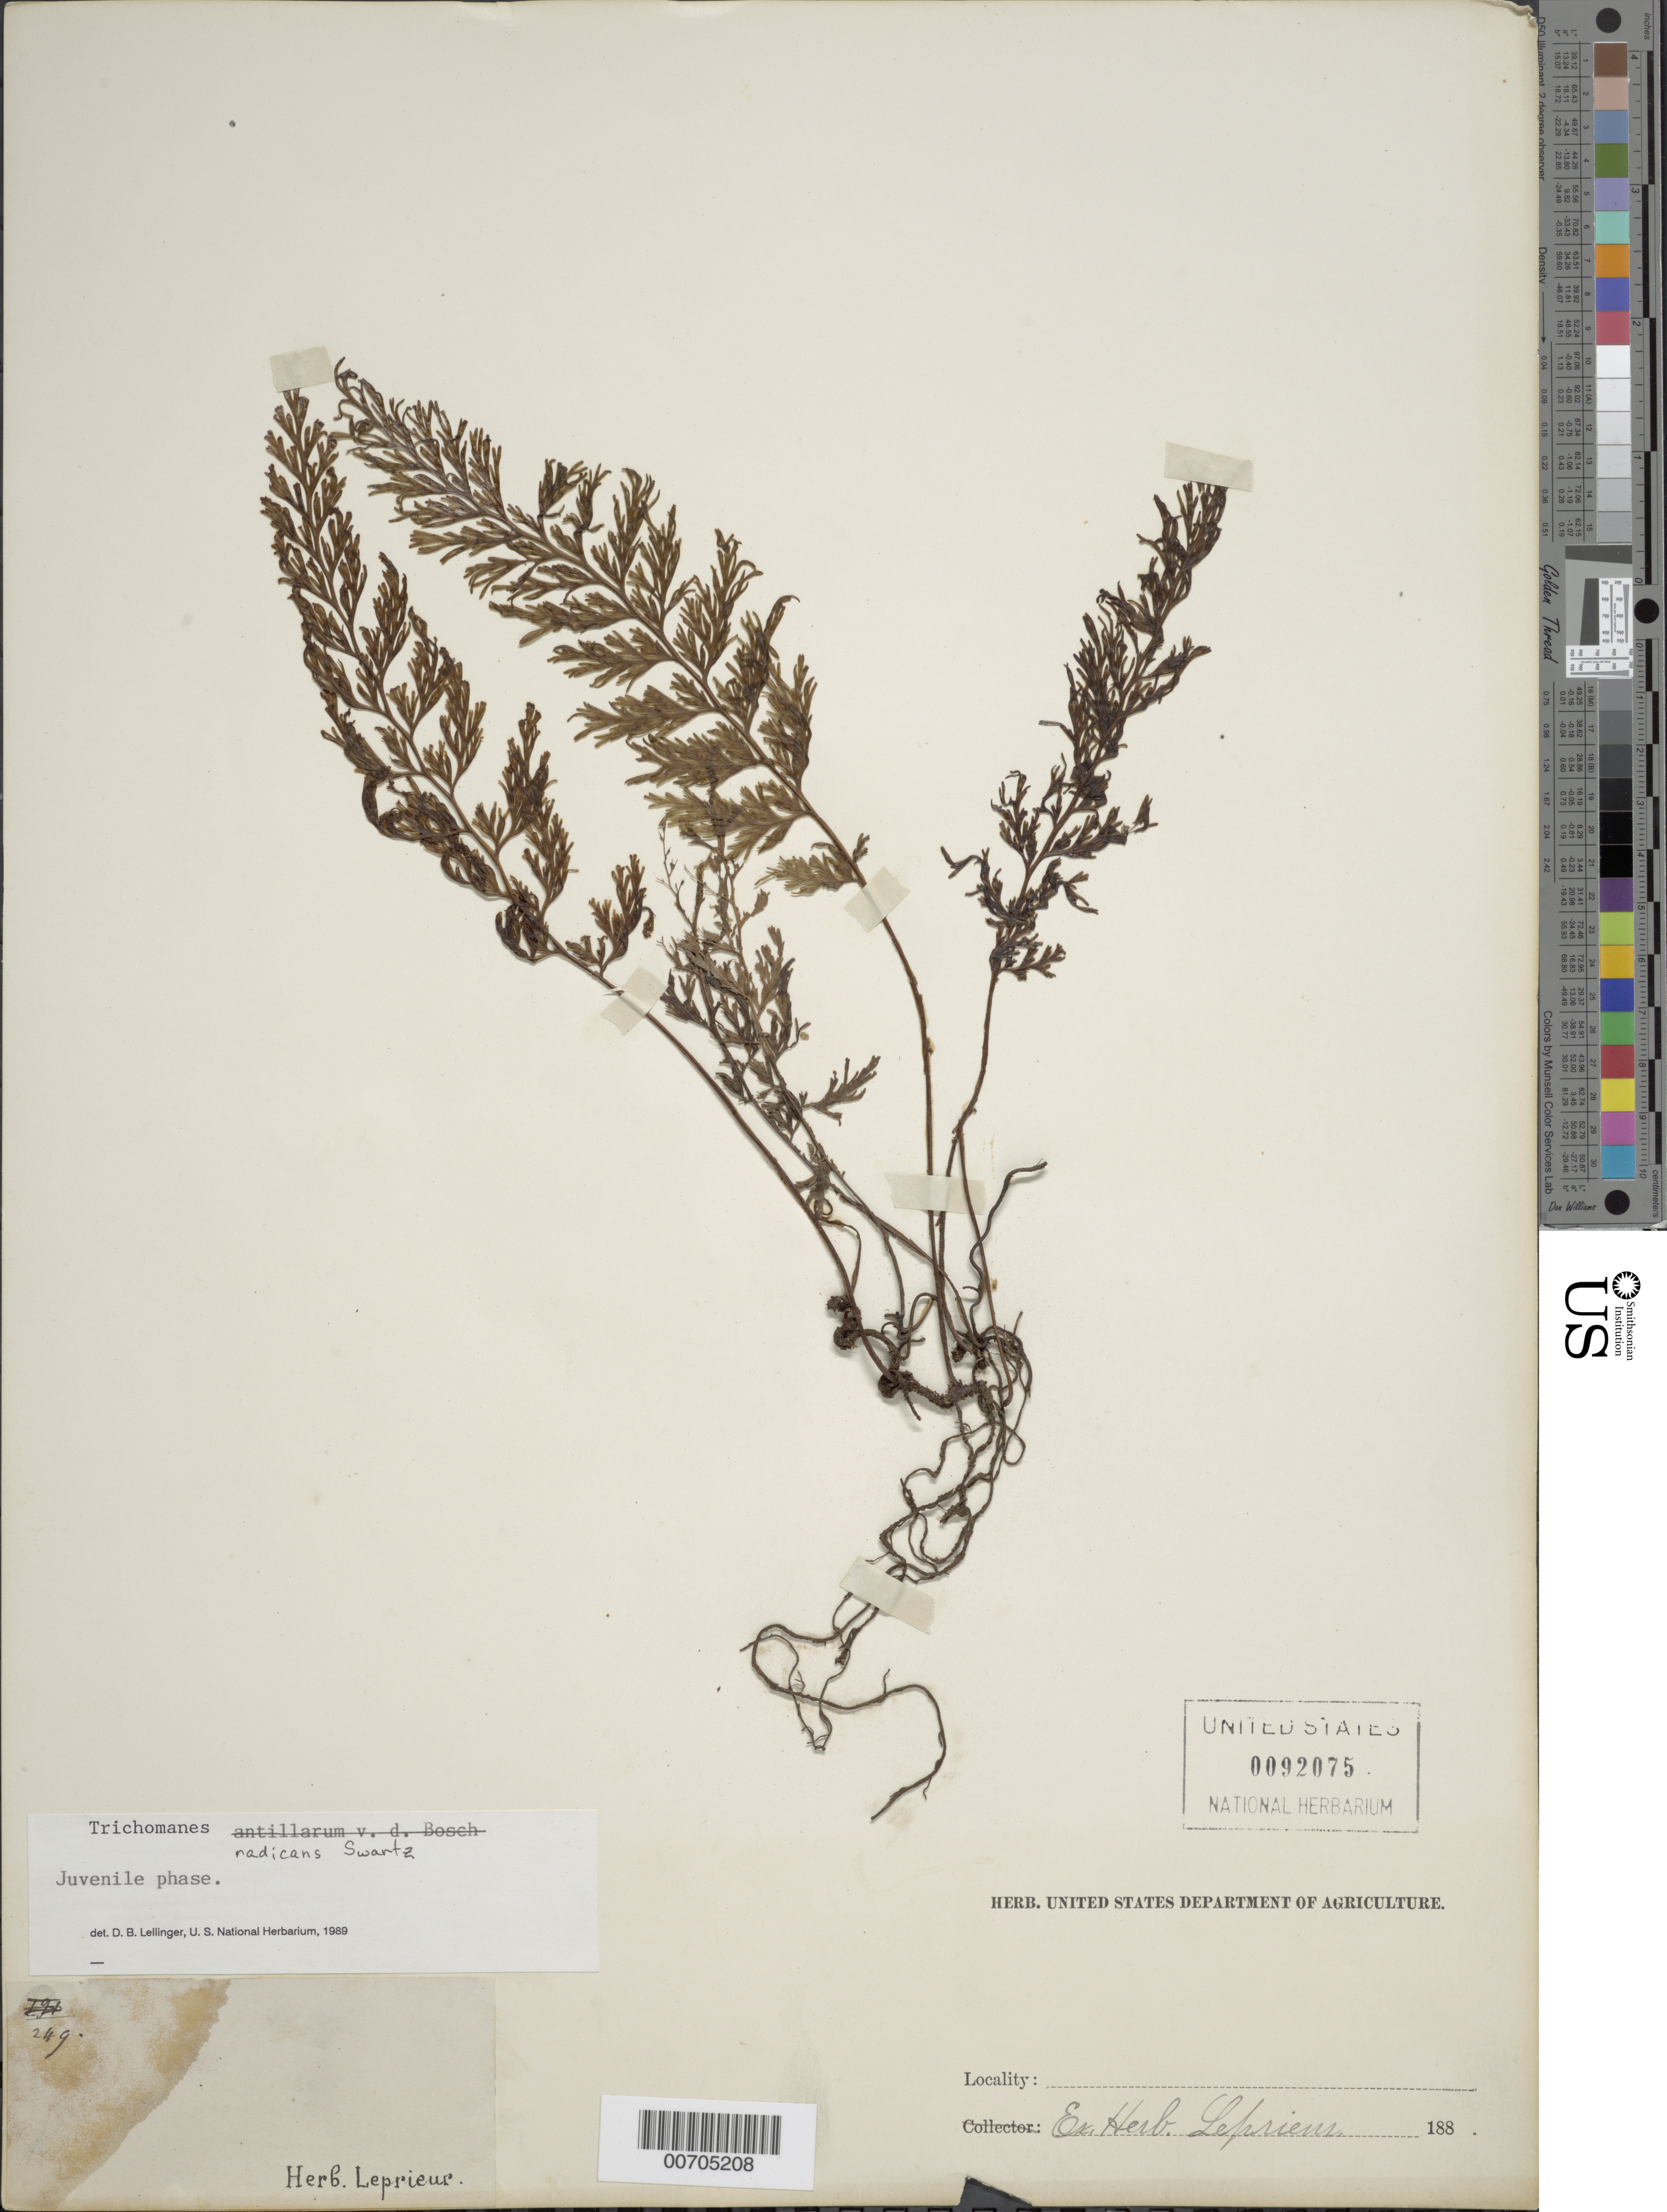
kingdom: Plantae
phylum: Tracheophyta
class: Polypodiopsida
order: Hymenophyllales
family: Hymenophyllaceae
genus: Vandenboschia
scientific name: Vandenboschia radicans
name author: (Sw.) Copel.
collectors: F. M. R. Leprieur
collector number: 249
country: French Guiana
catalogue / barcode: US 92075